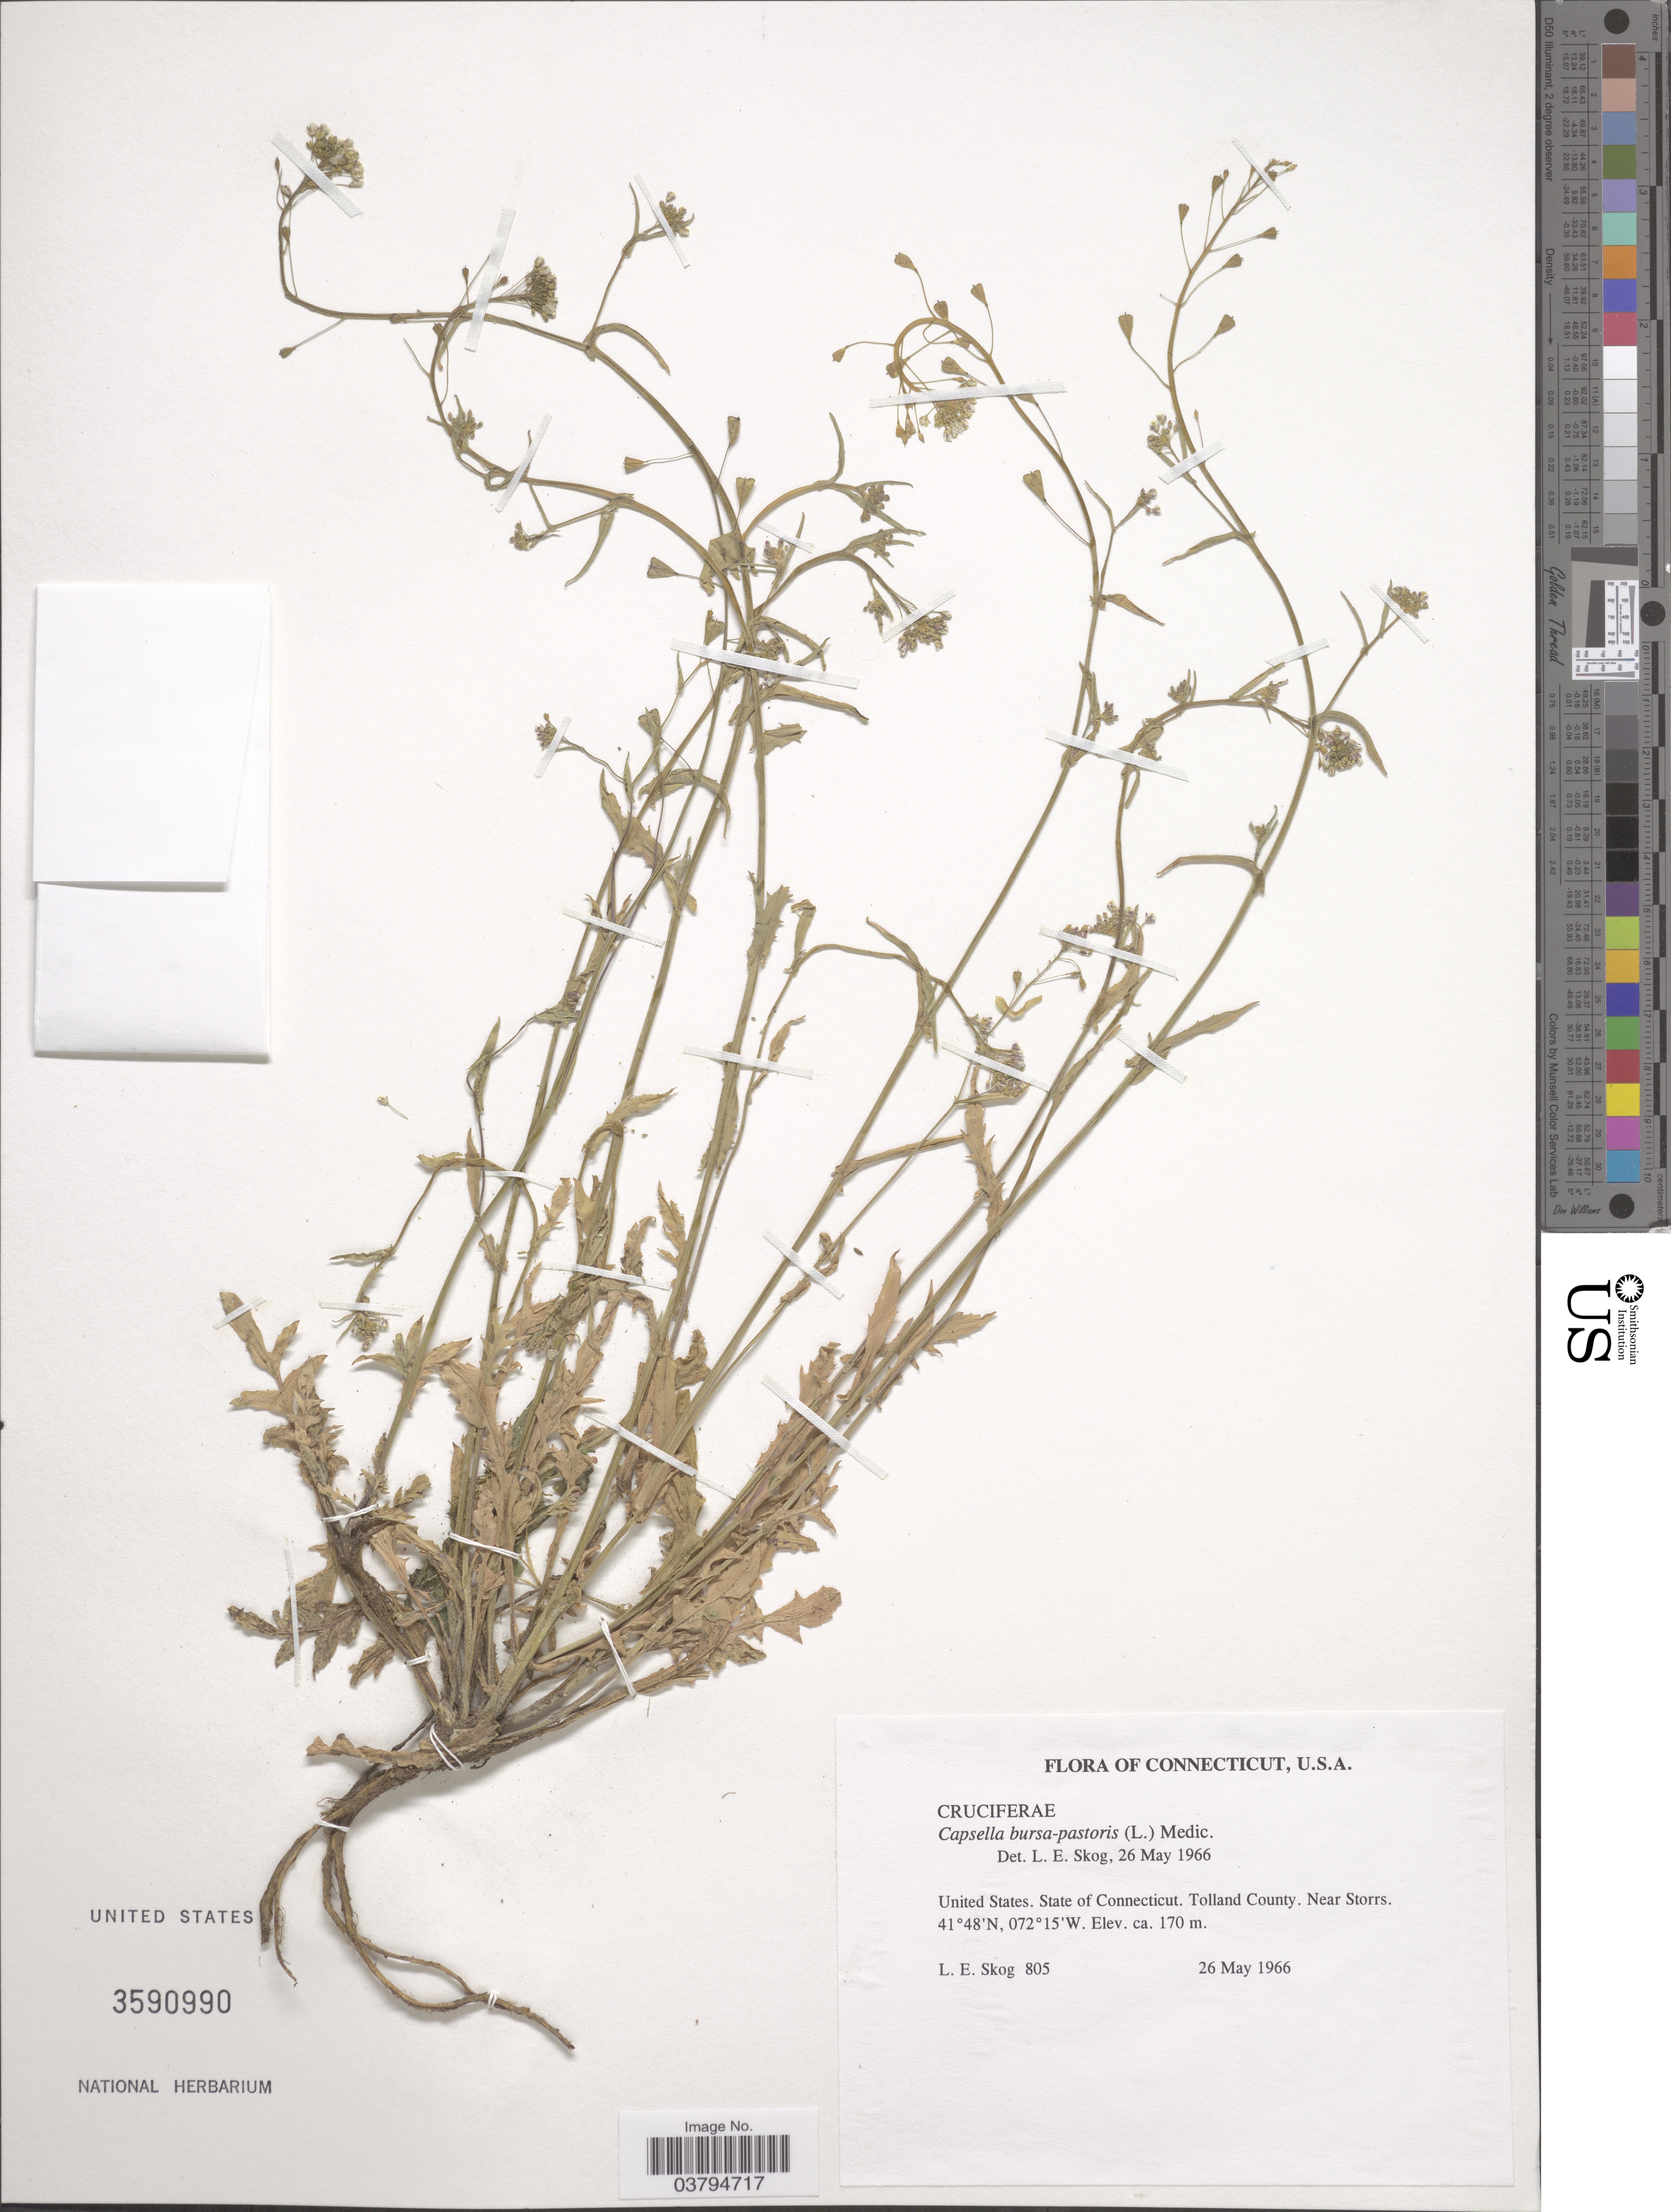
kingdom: Plantae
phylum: Tracheophyta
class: Magnoliopsida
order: Brassicales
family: Brassicaceae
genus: Capsella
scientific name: Capsella bursa-pastoris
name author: (L.) Medik.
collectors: L. E. Skog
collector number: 805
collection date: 1966-05-26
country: United States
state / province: Connecticut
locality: Tolland County. Near Storrs.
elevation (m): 170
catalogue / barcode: US 3590990